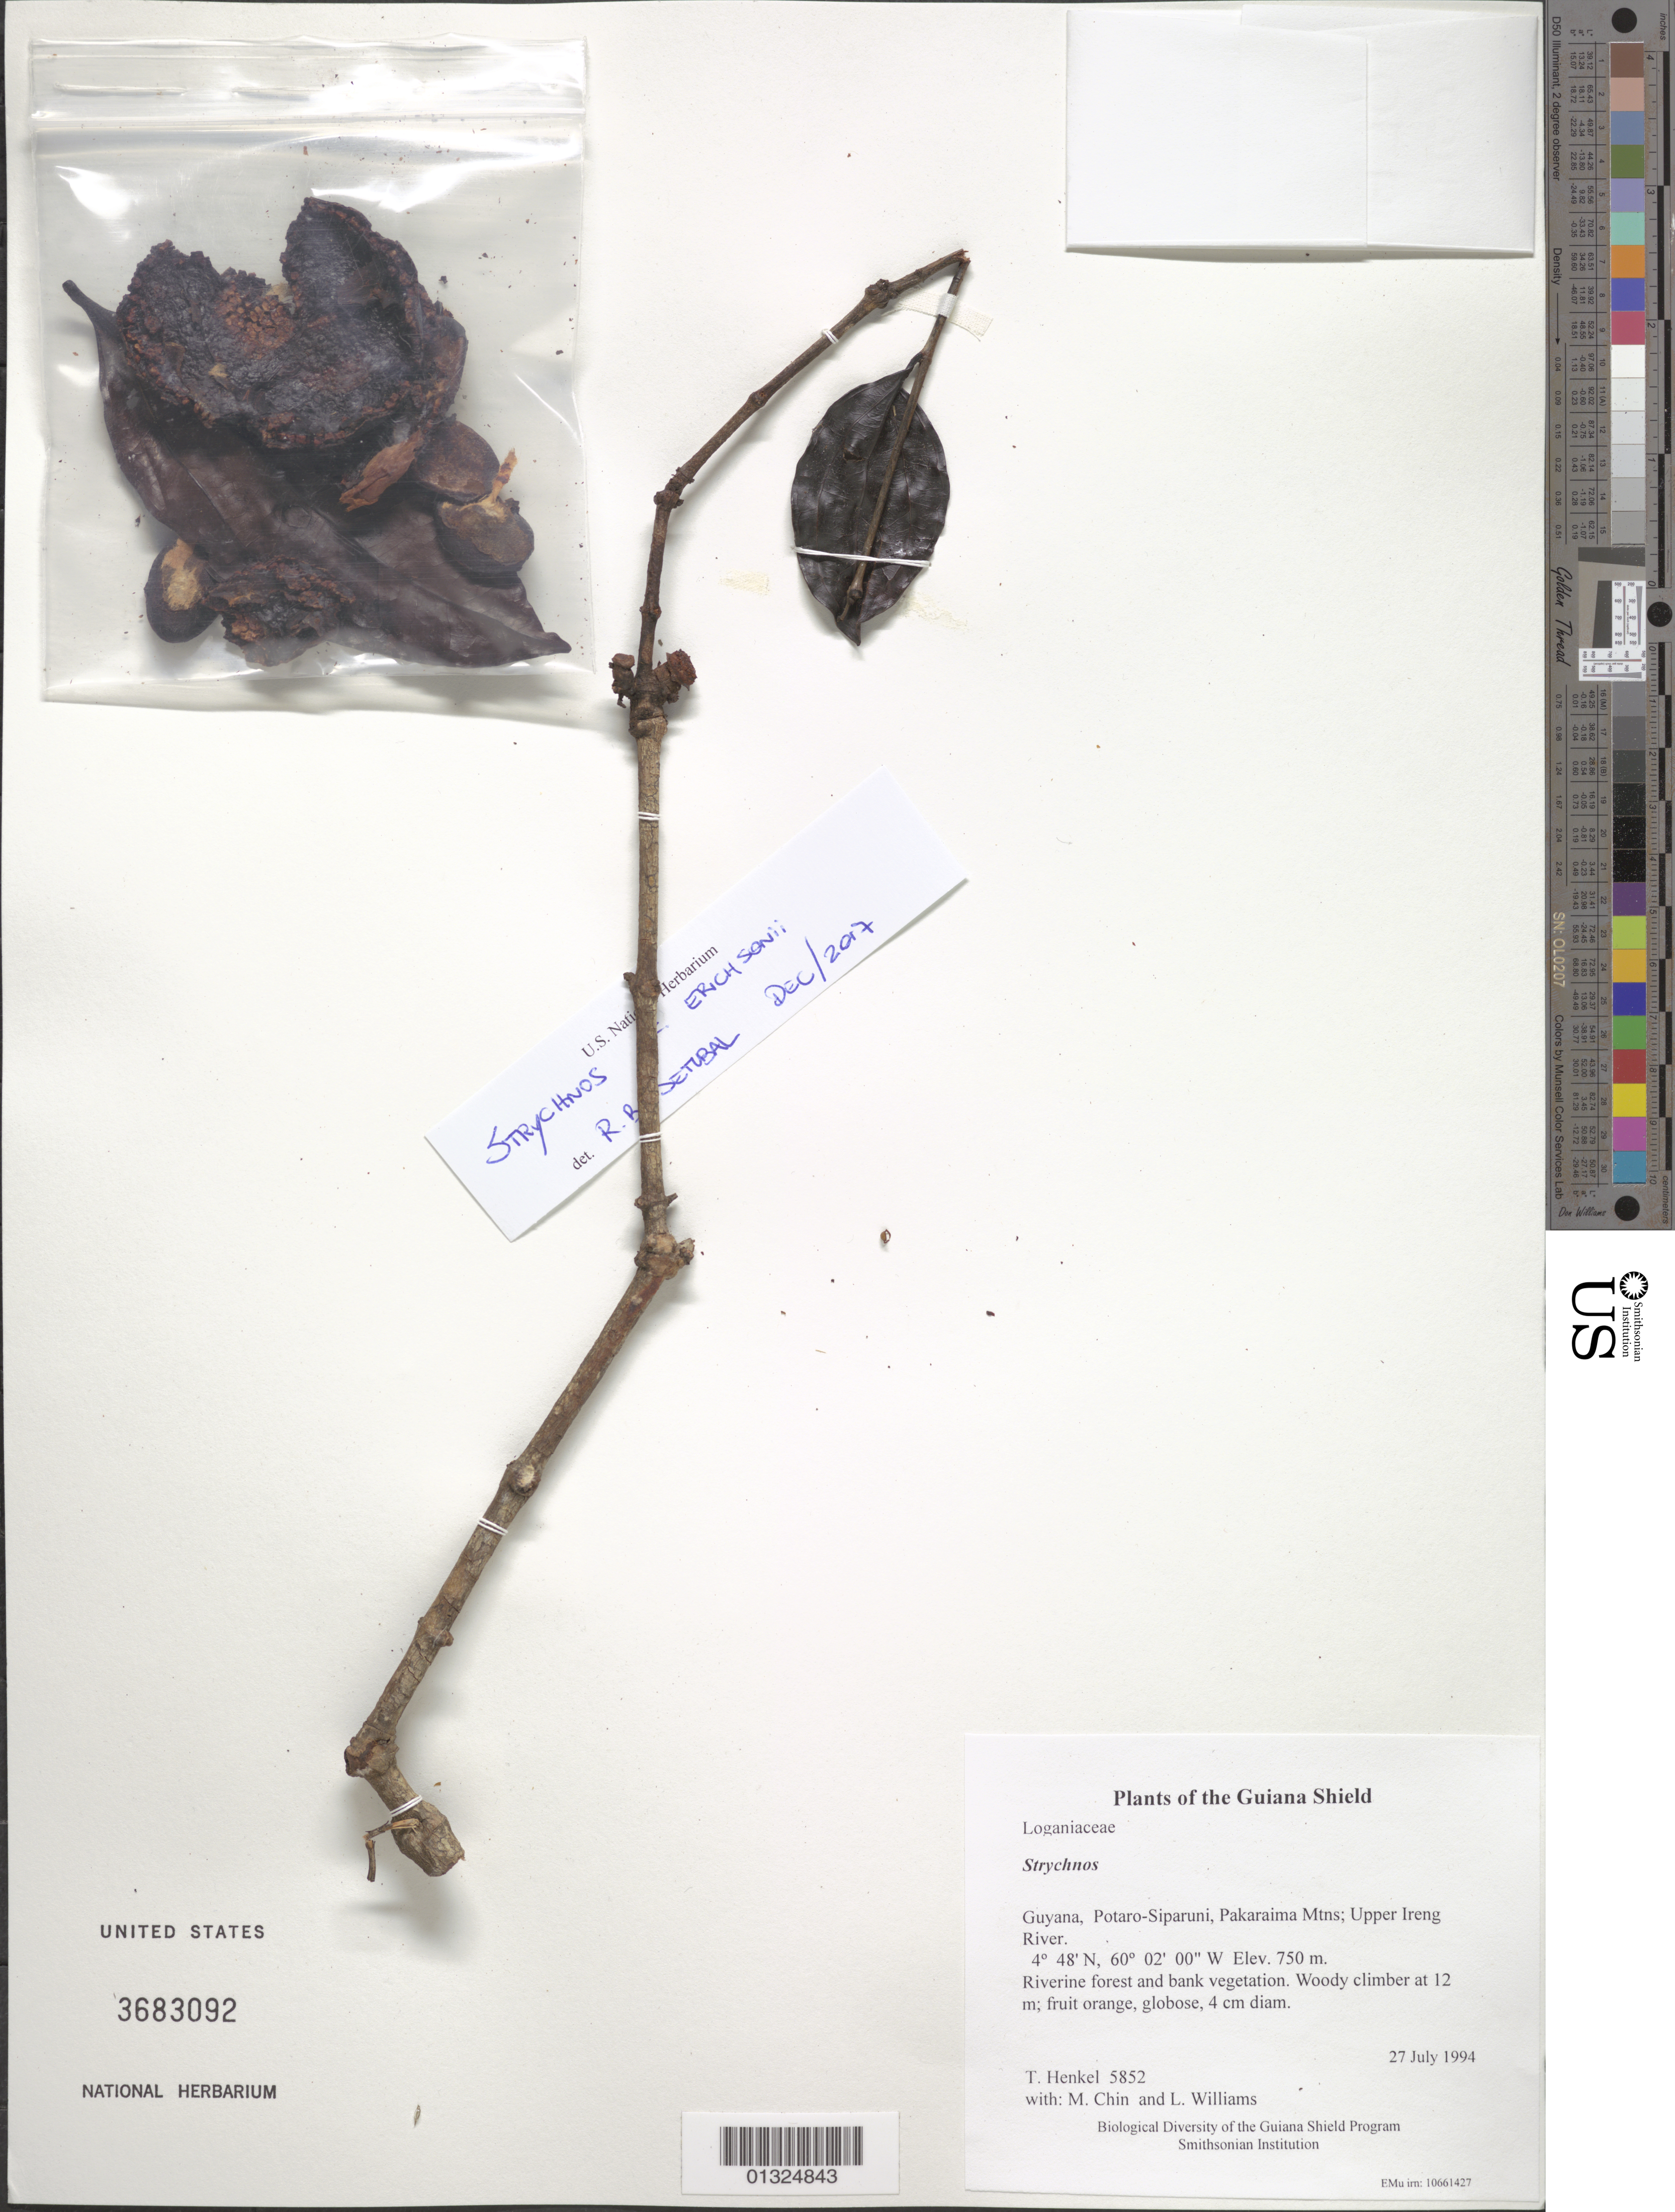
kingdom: Plantae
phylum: Tracheophyta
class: Magnoliopsida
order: Gentianales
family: Loganiaceae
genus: Strychnos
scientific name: Strychnos sp.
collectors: T. Henkel, M. Chin & L. Williams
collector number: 5852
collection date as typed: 27 July 1994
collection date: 1994-07-27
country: Guyana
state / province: Potaro-Siparuni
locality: Pakaraima Mtns; Upper Ireng River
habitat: Riverine forest and bank vegetation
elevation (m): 750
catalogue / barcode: US 3683092